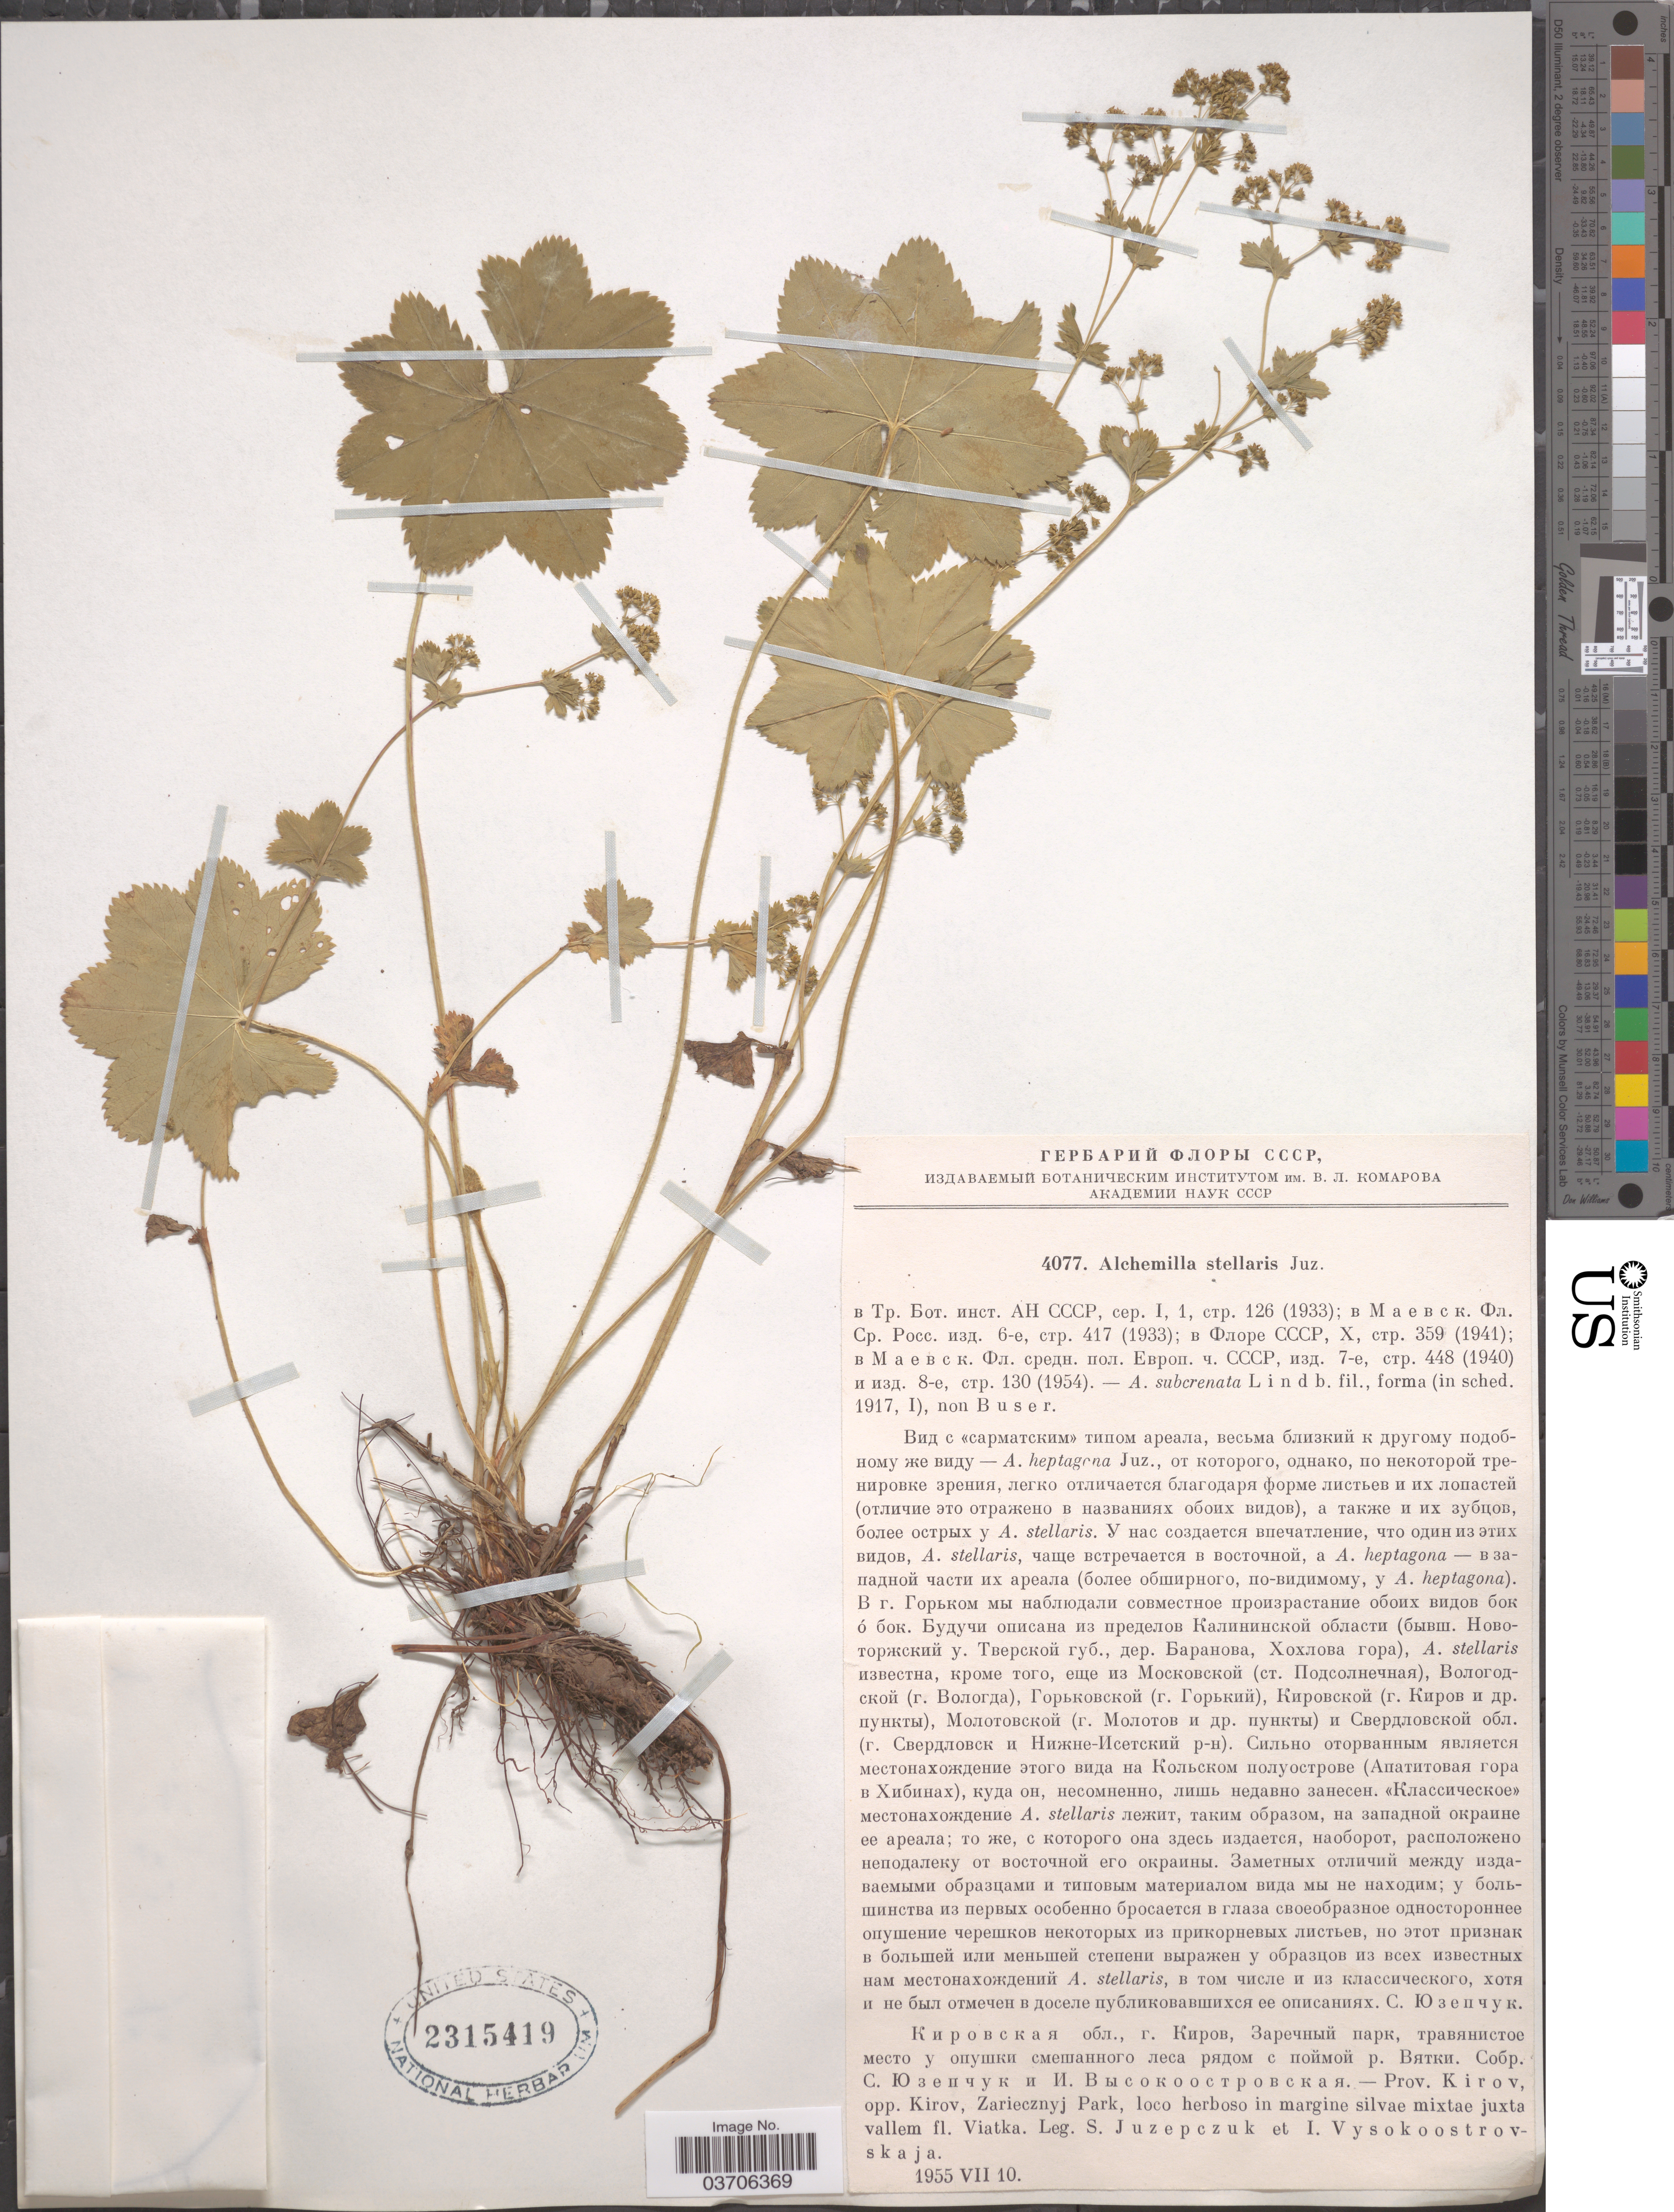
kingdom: Plantae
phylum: Tracheophyta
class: Magnoliopsida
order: Rosales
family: Rosaceae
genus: Alchemilla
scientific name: Alchemilla stellaris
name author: Juz.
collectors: S. V. Juzepczuk & I. Vysokoostrovskaja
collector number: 4077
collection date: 1955-07-10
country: Russian Federation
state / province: Kirov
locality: Opp. Kirov, Zariecznyj Park, loco herboso in margine silvae mixtae juxta vallem fl. Viatka.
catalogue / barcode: US 2315419